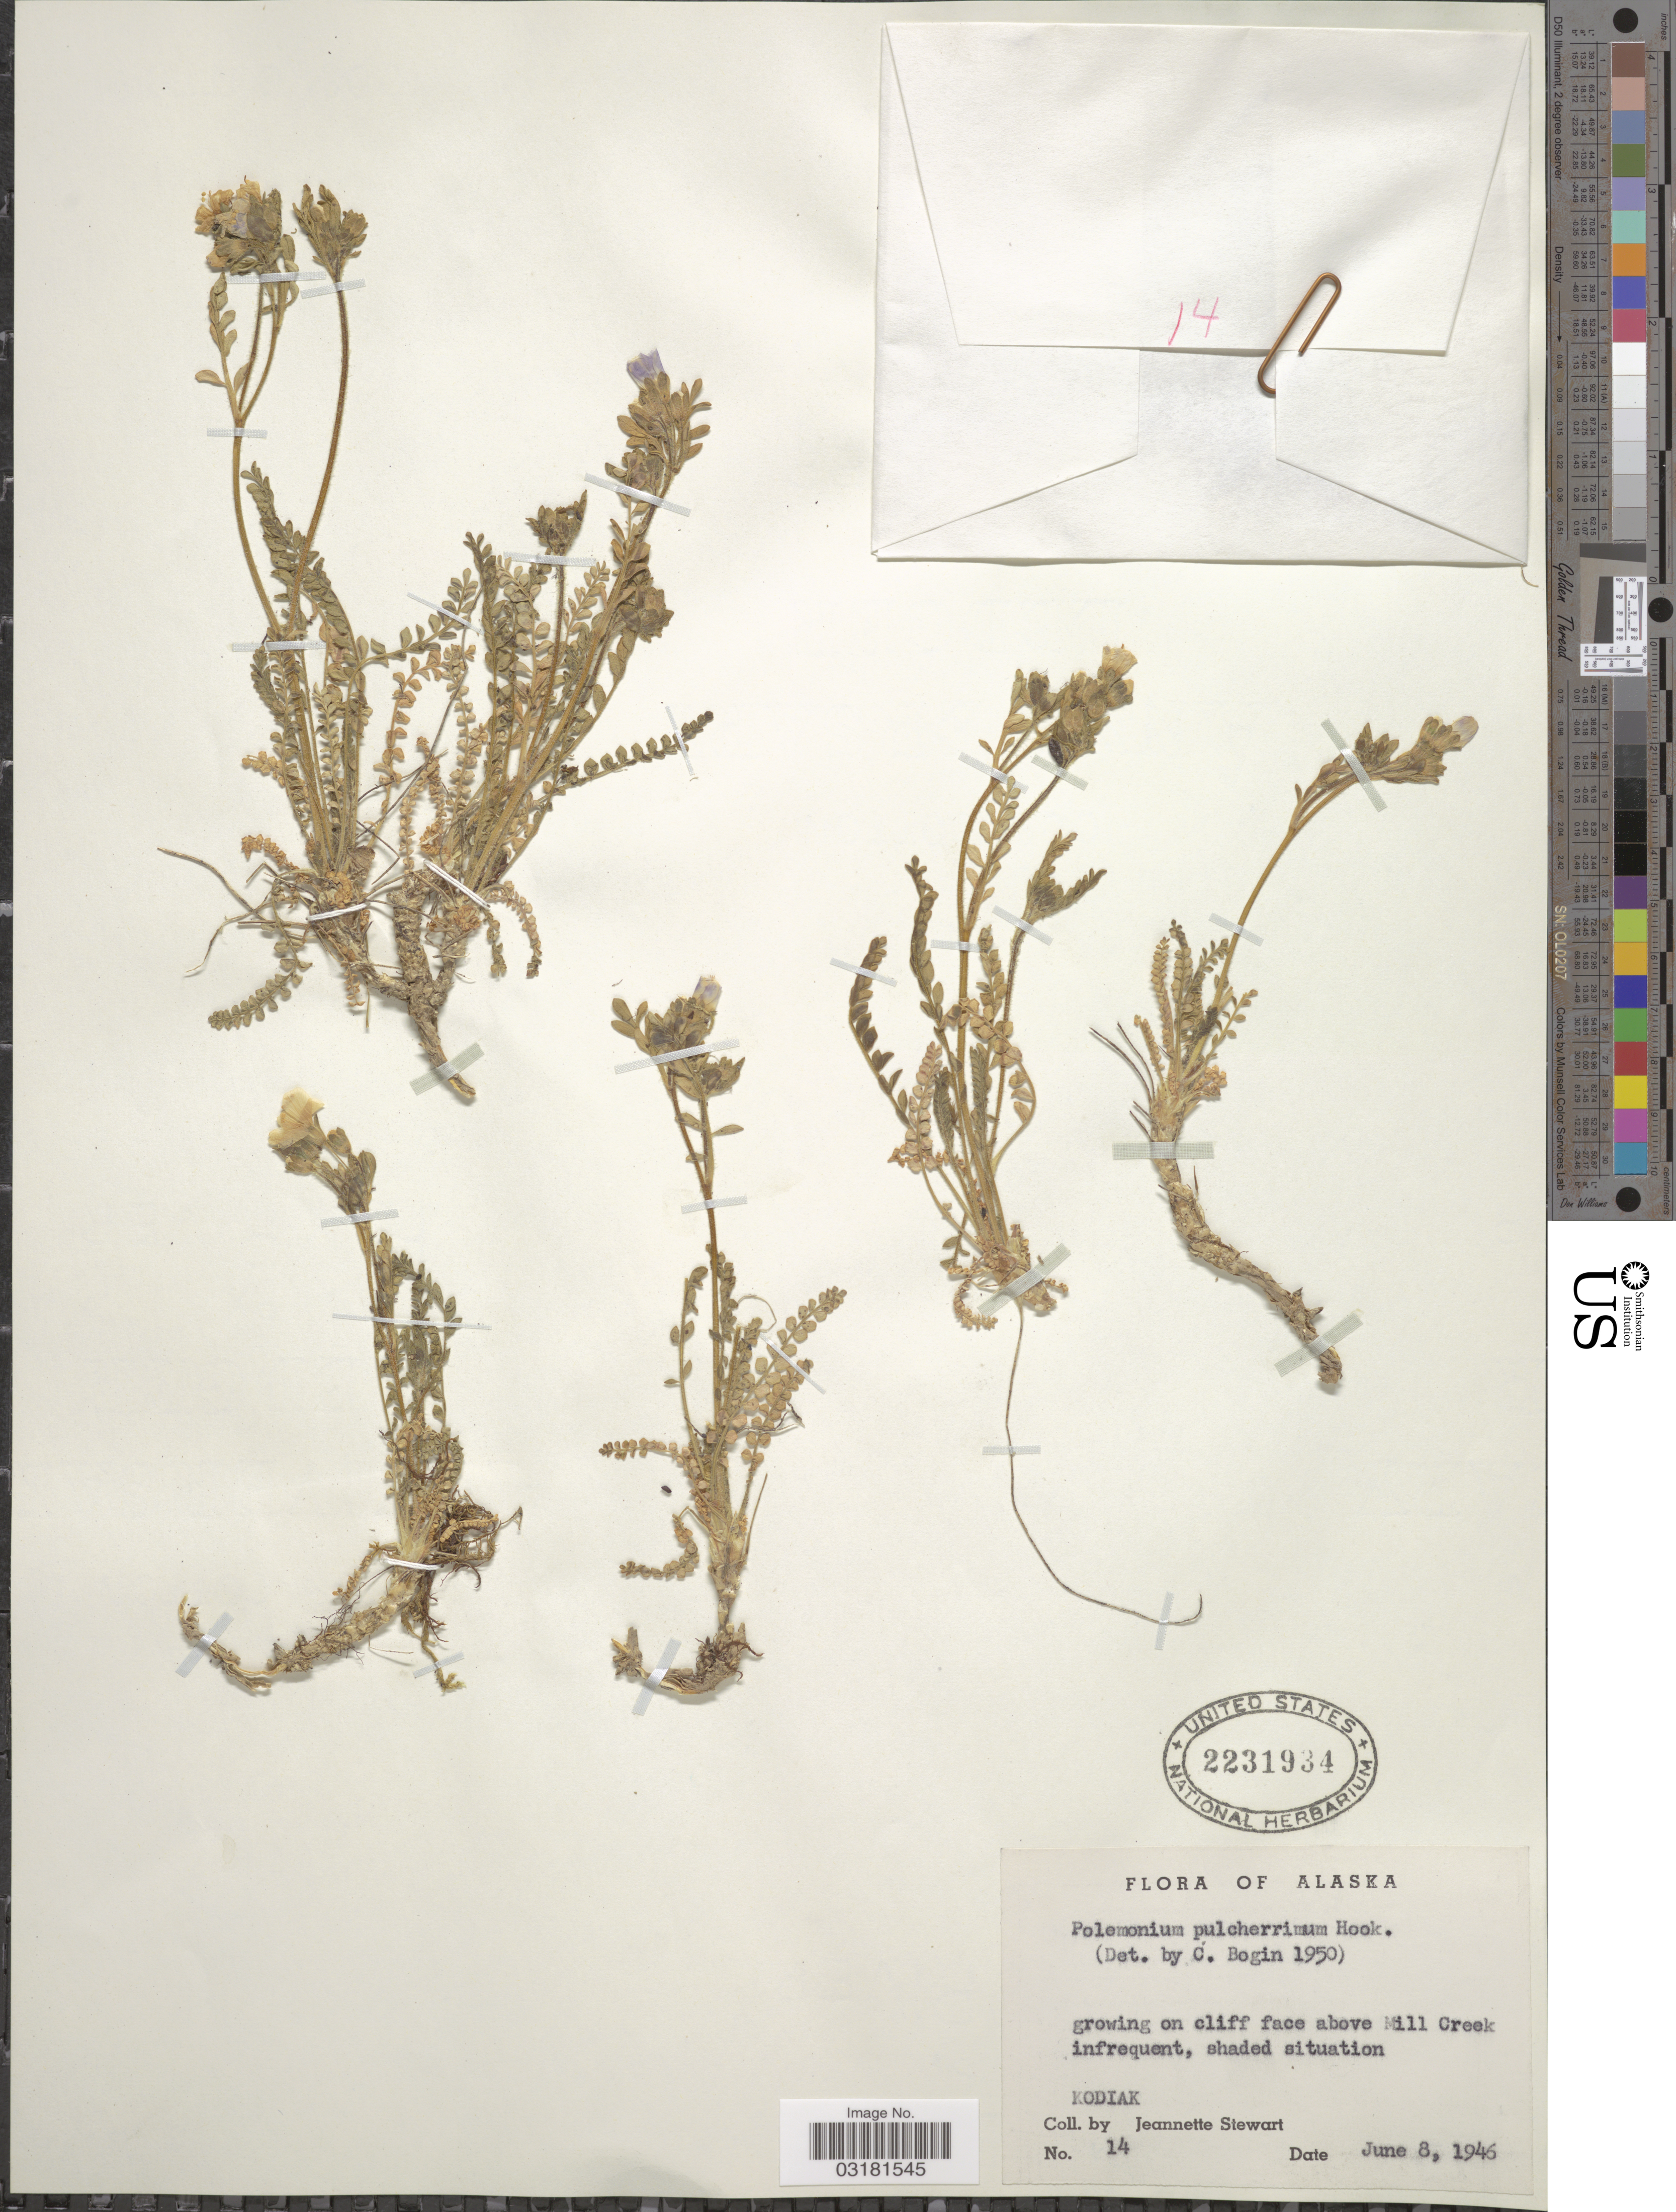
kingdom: Plantae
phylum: Tracheophyta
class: Magnoliopsida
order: Ericales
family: Polemoniaceae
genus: Polemonium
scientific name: Polemonium pulcherrimum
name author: Hook.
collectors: J. Stewart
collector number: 14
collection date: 1946-06-08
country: United States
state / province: Alaska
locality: Growing on cliff face above Mill Creek infrequent, shaded situation, Kodiak.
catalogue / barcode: US 2231934